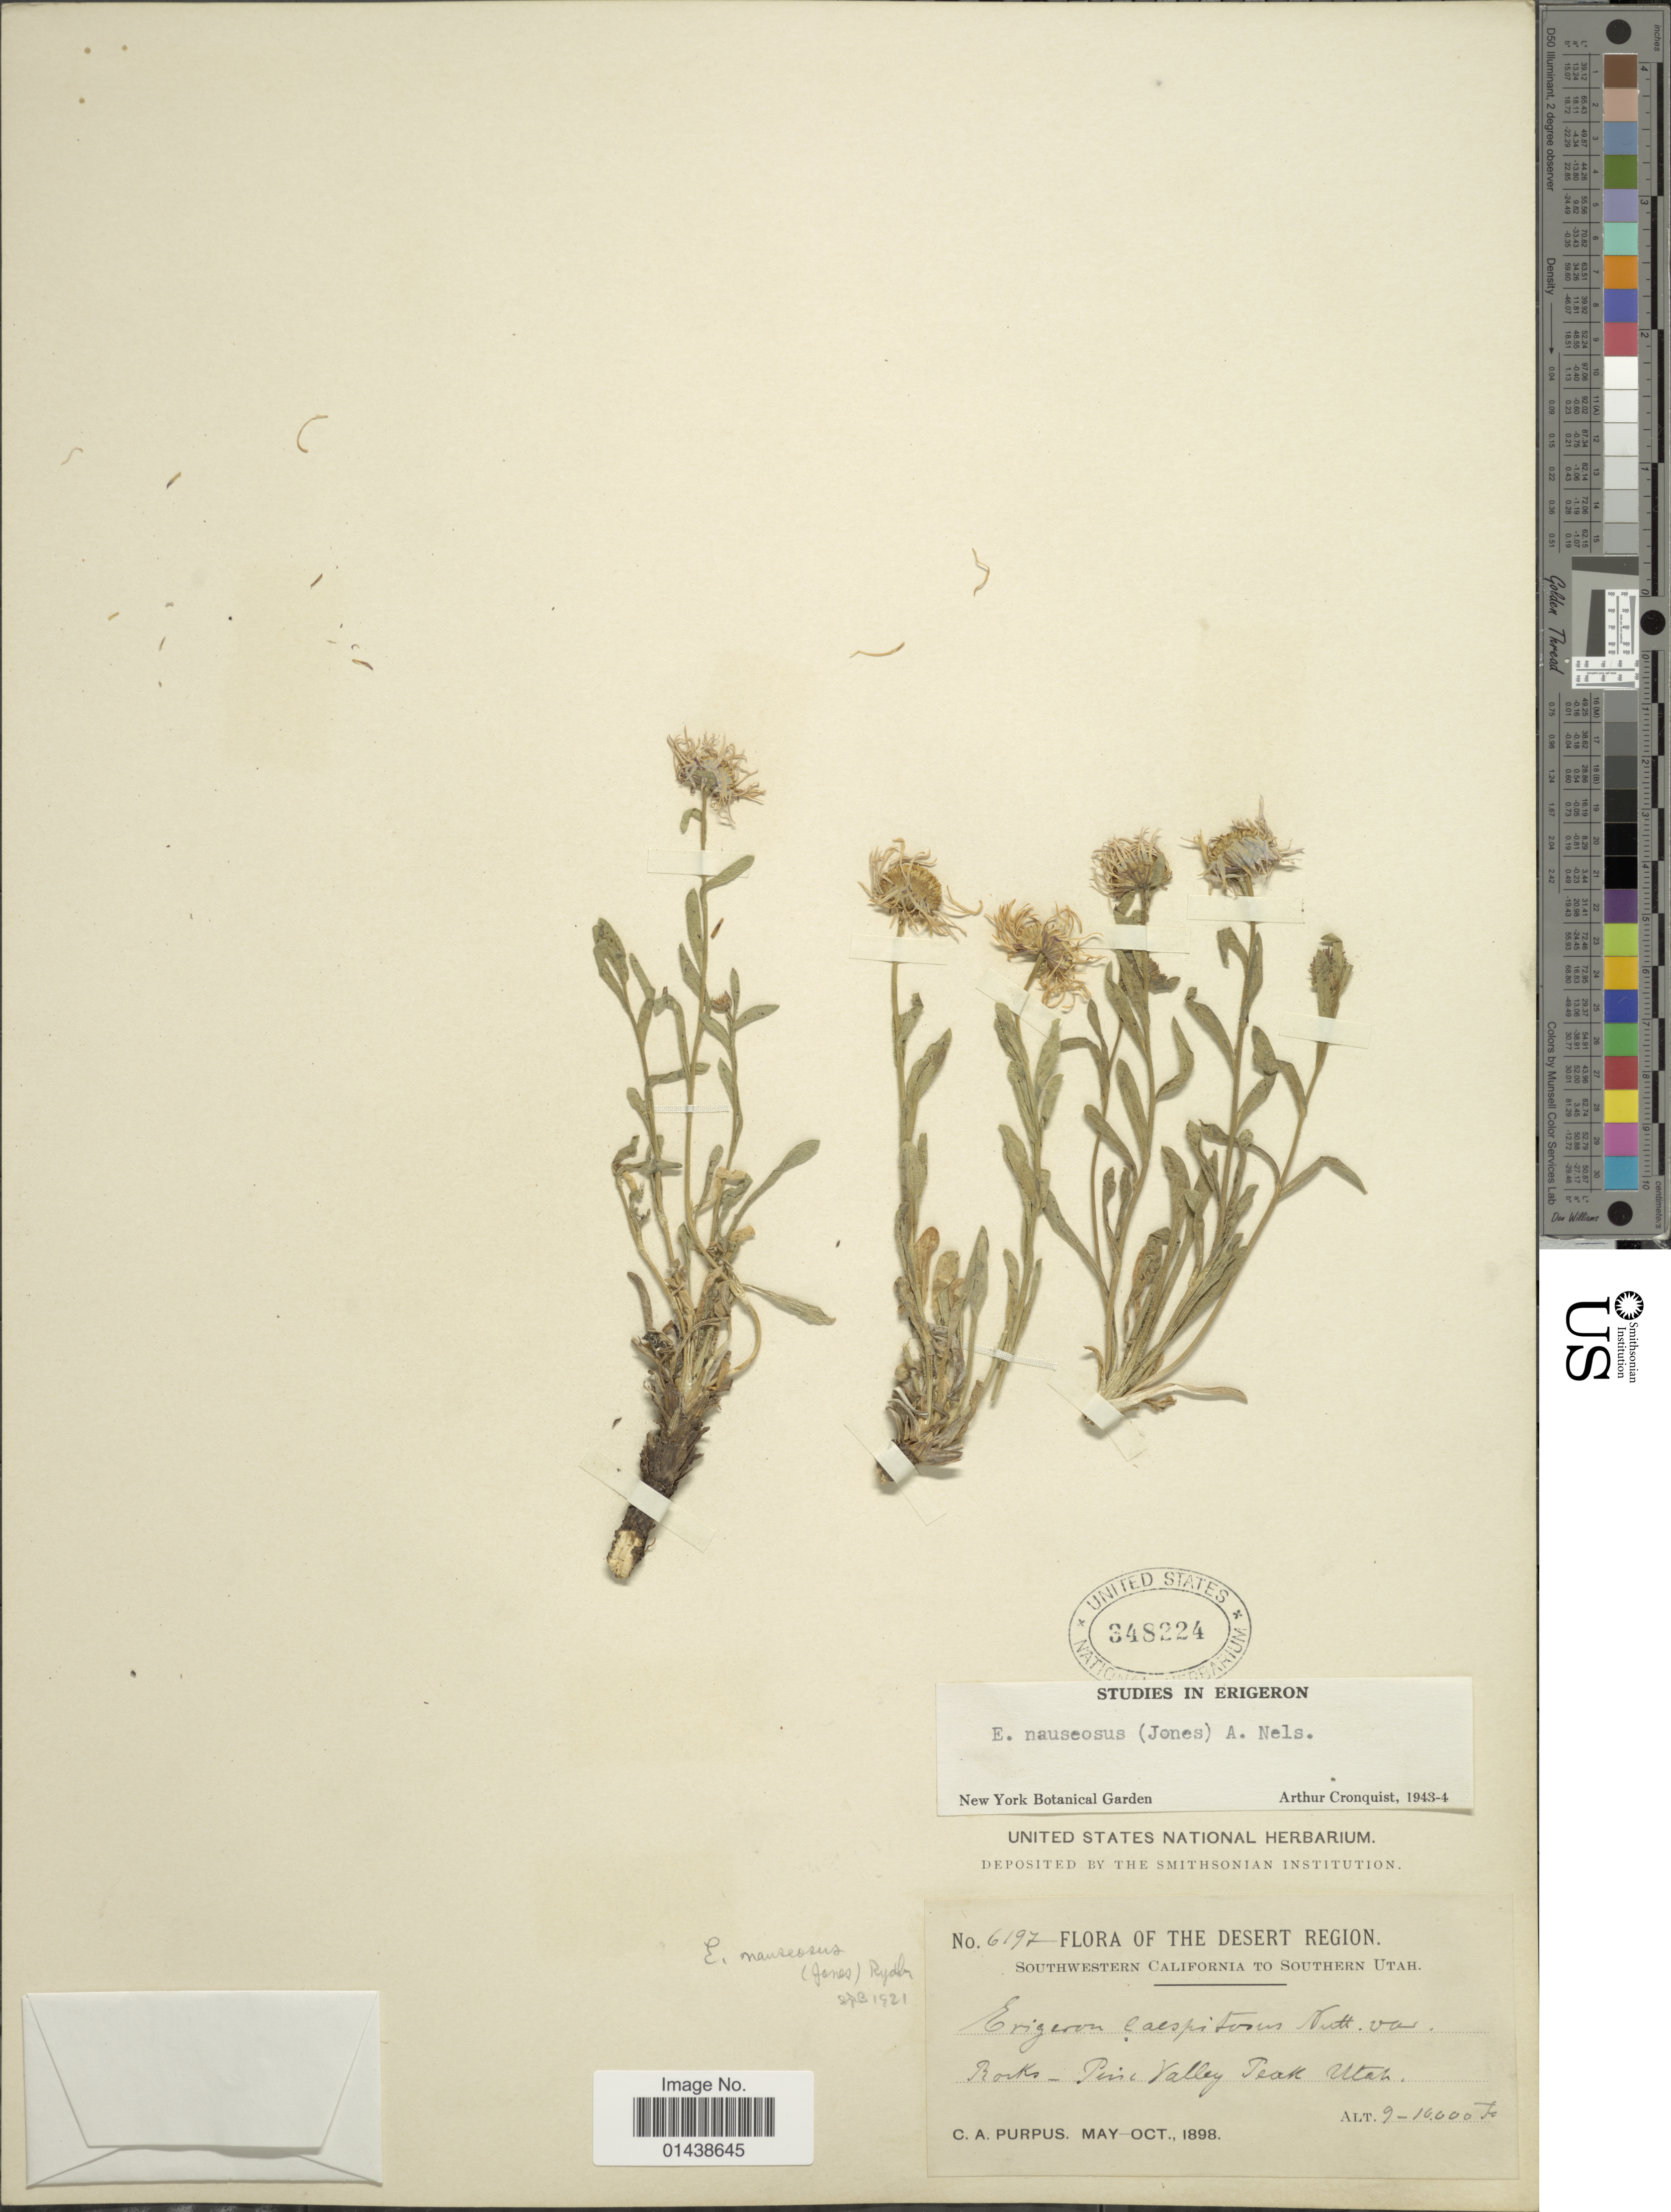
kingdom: Plantae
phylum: Tracheophyta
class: Magnoliopsida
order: Asterales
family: Asteraceae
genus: Erigeron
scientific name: Erigeron nauseosus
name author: (M.E. Jones) A. Nelson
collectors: C. A. Purpus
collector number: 6197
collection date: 1898-05/1898-10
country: United States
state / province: Utah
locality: Desert Region. Southern Utah. Pine Valley Peak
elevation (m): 2743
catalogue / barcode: US 348224